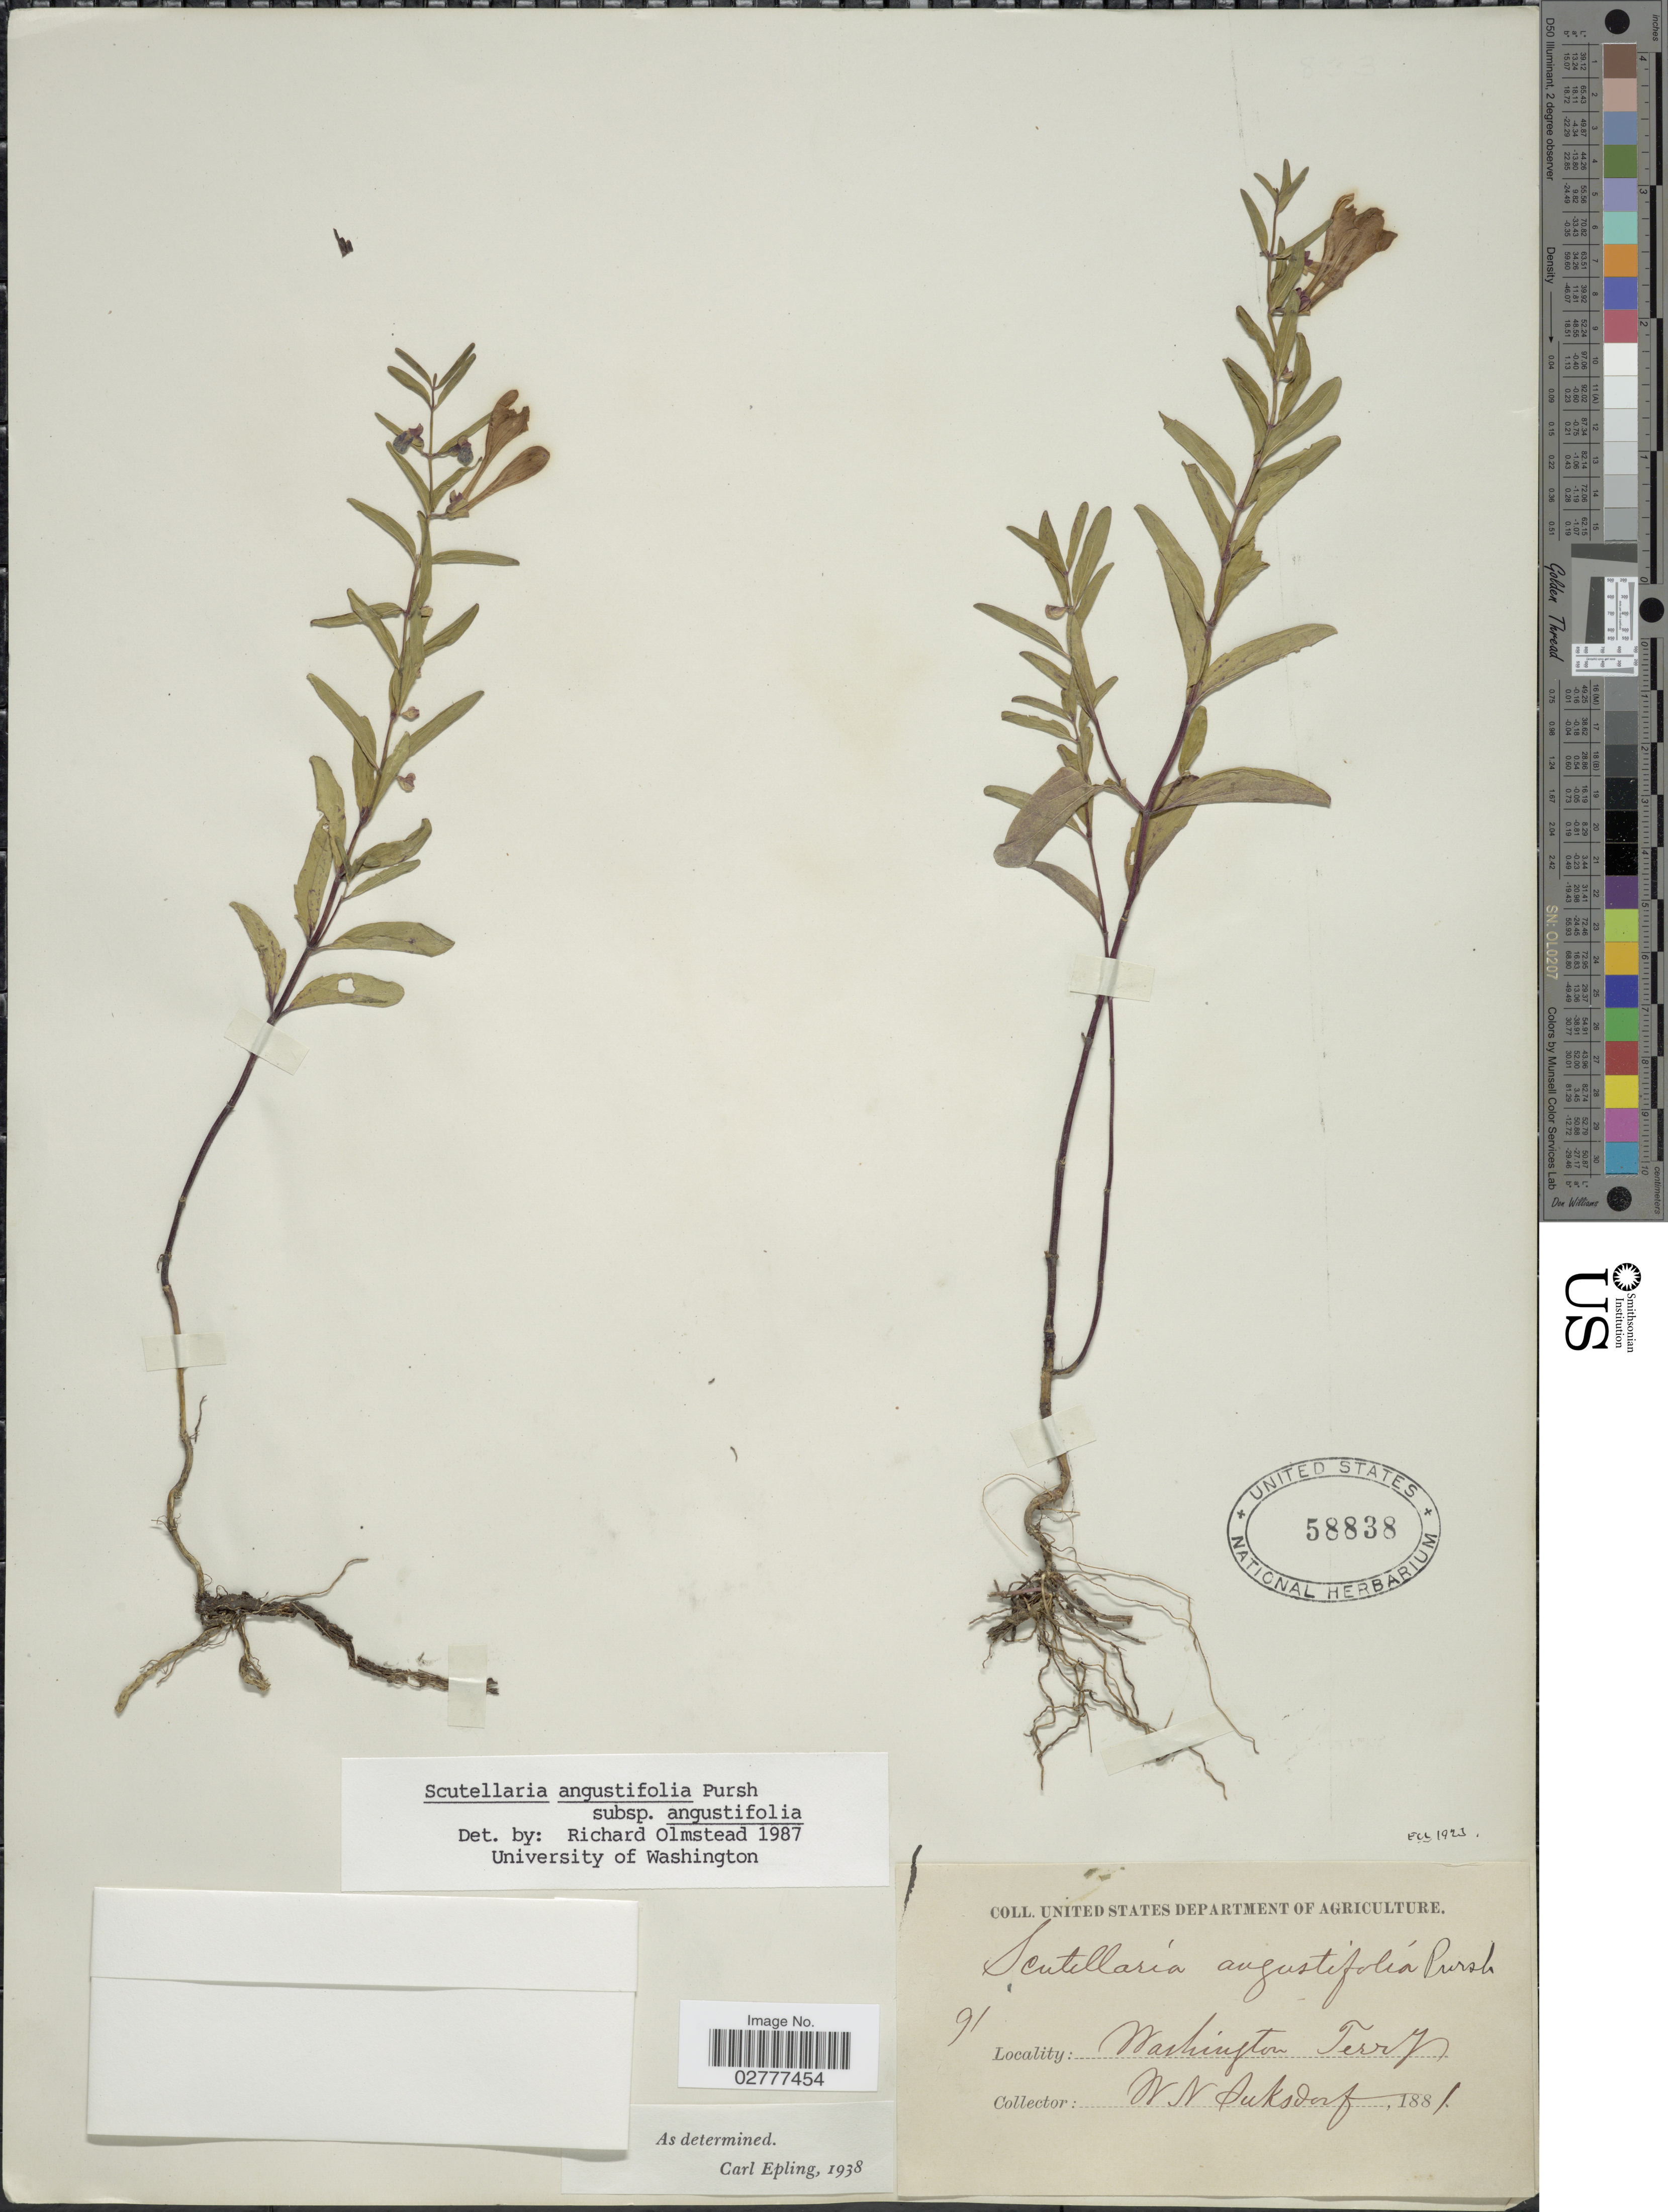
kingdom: Plantae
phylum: Tracheophyta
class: Magnoliopsida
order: Lamiales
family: Lamiaceae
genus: Scutellaria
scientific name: Scutellaria angustifolia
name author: Pursh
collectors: W. N. Suksdorf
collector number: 91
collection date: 1881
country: United States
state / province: Washington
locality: Washington Terry.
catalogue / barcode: US 58838